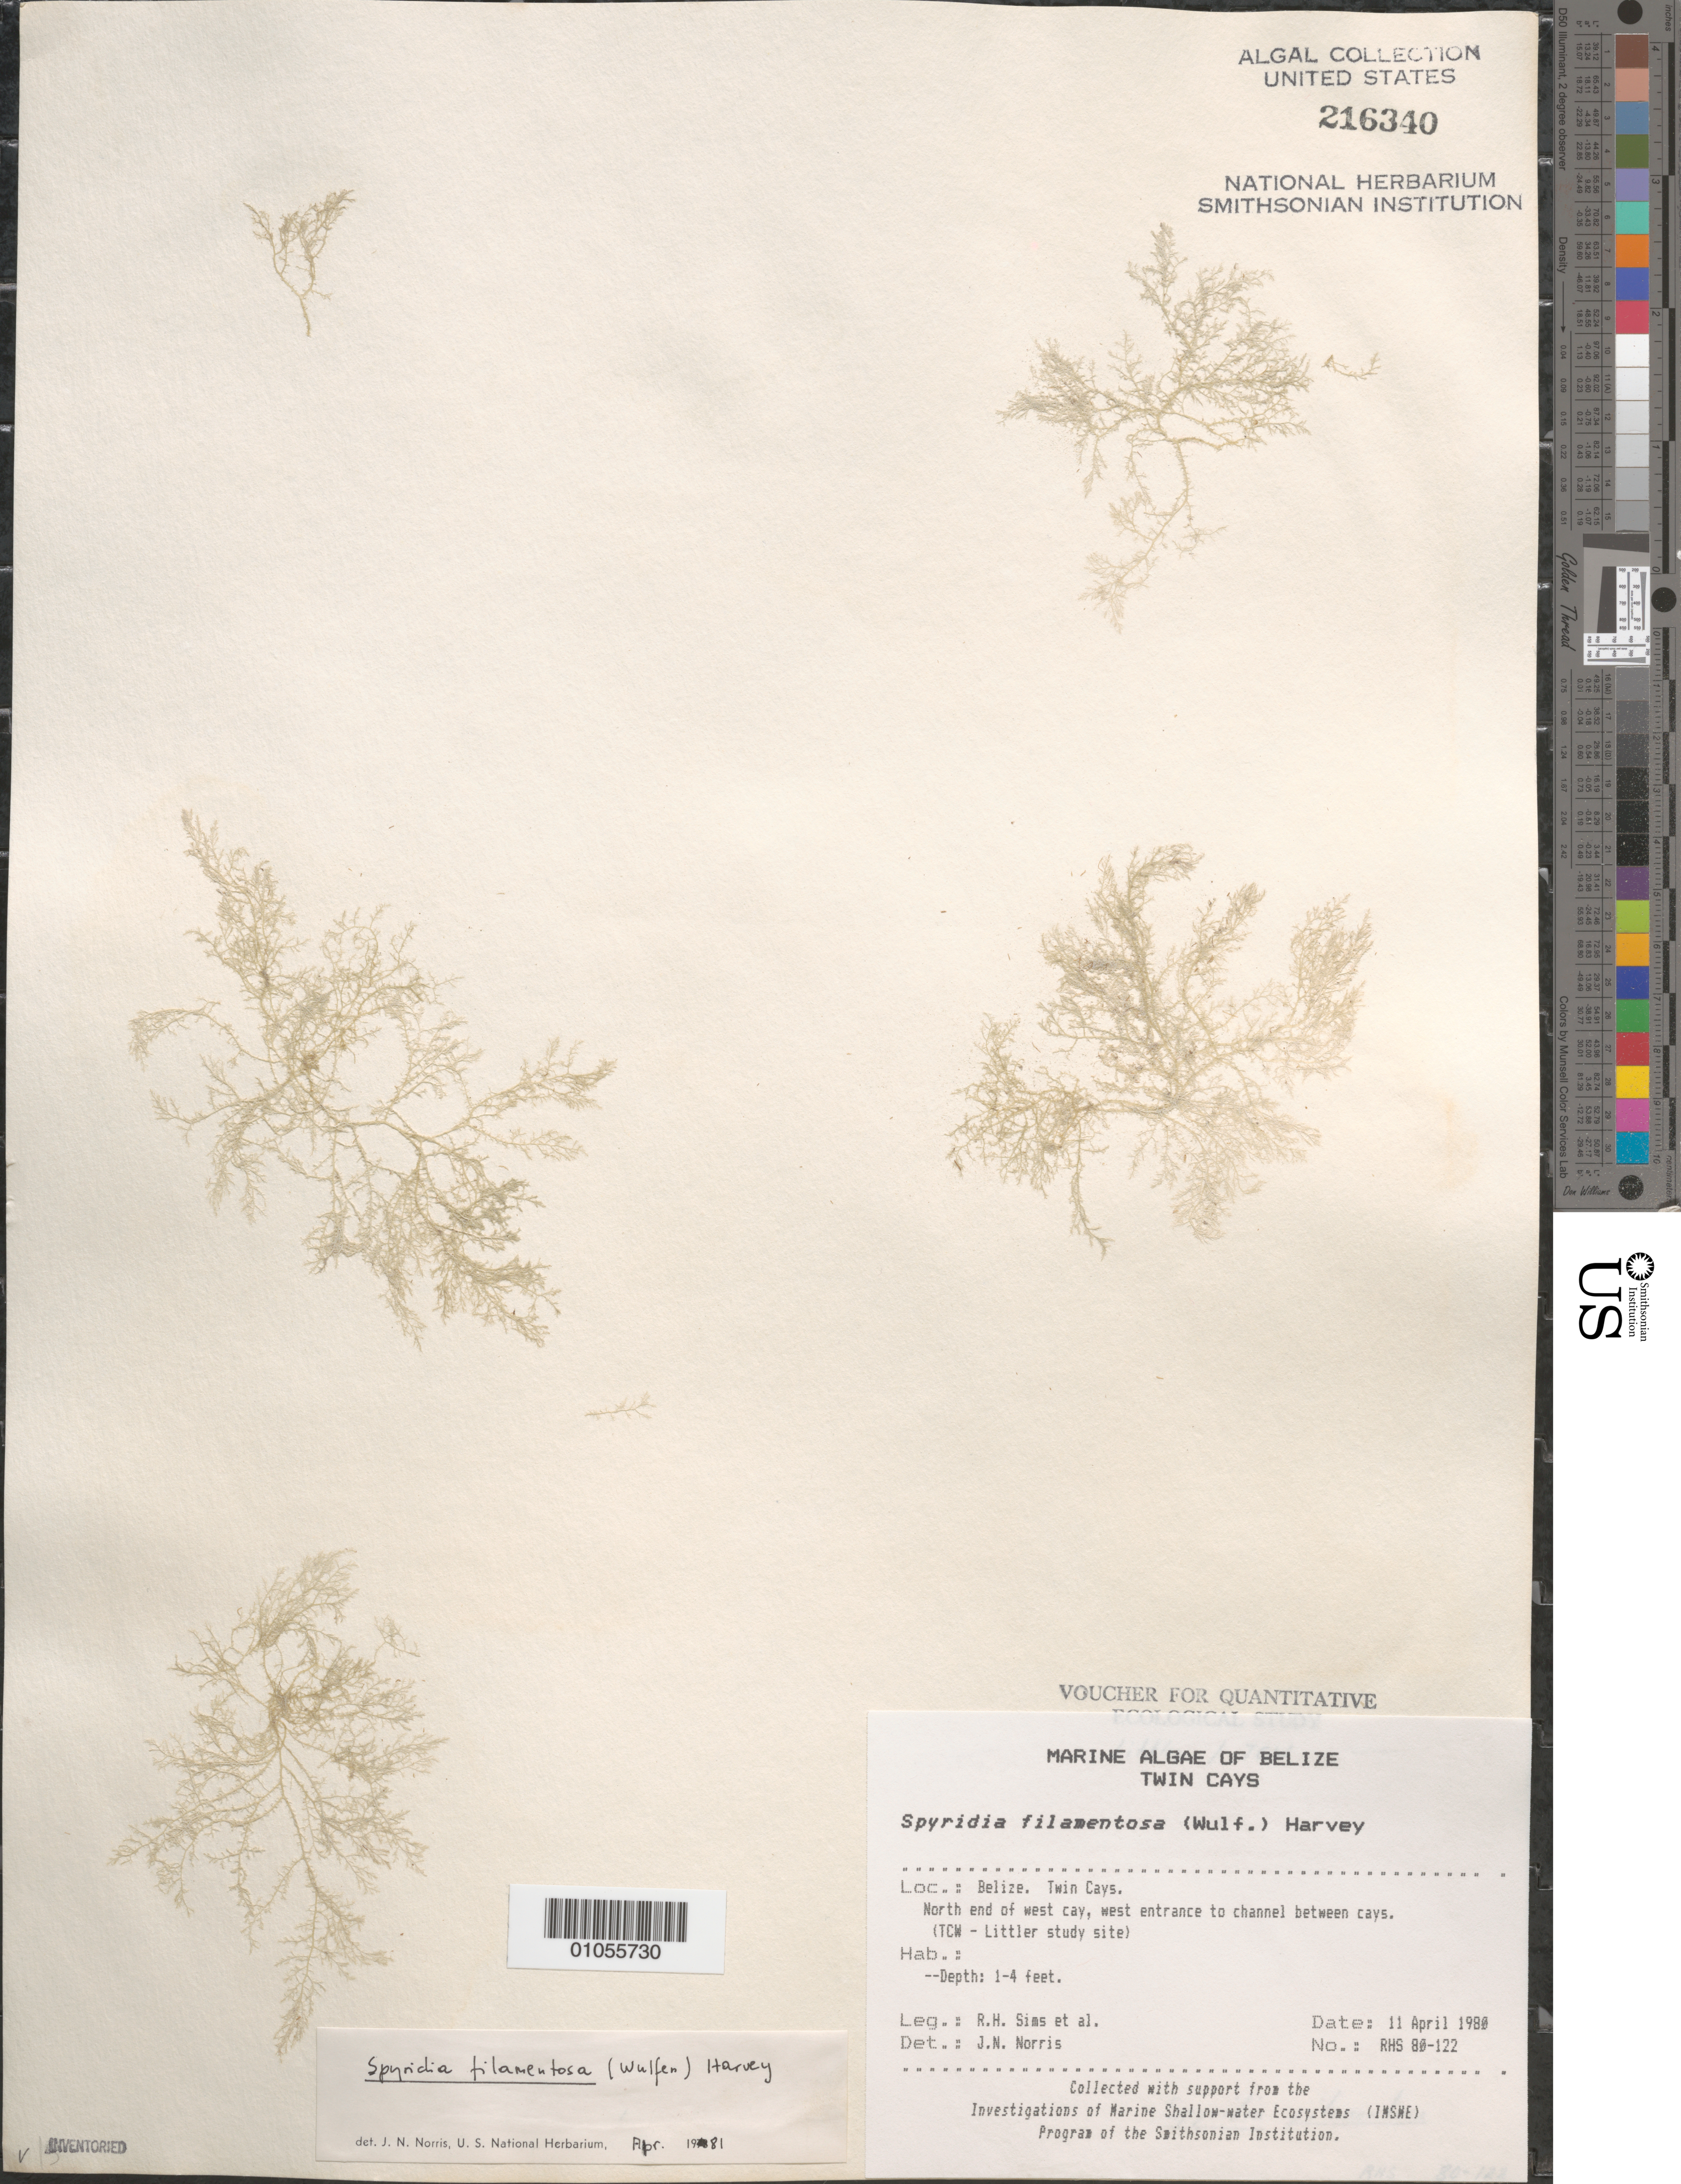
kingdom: Plantae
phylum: Rhodophyta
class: Florideophyceae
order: Ceramiales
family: Spyridiaceae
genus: Spyridia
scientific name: Spyridia filamentosa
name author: (Wulfen) Harv.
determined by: Norris, James N.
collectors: R. H. Sims & et al.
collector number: RHS 80-122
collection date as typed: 11 Apr 1980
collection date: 1980-04-11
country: Belize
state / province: Stann Creek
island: Twin Cays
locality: North end of west cay, west entrance to channel between Twin Cays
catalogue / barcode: US 216340